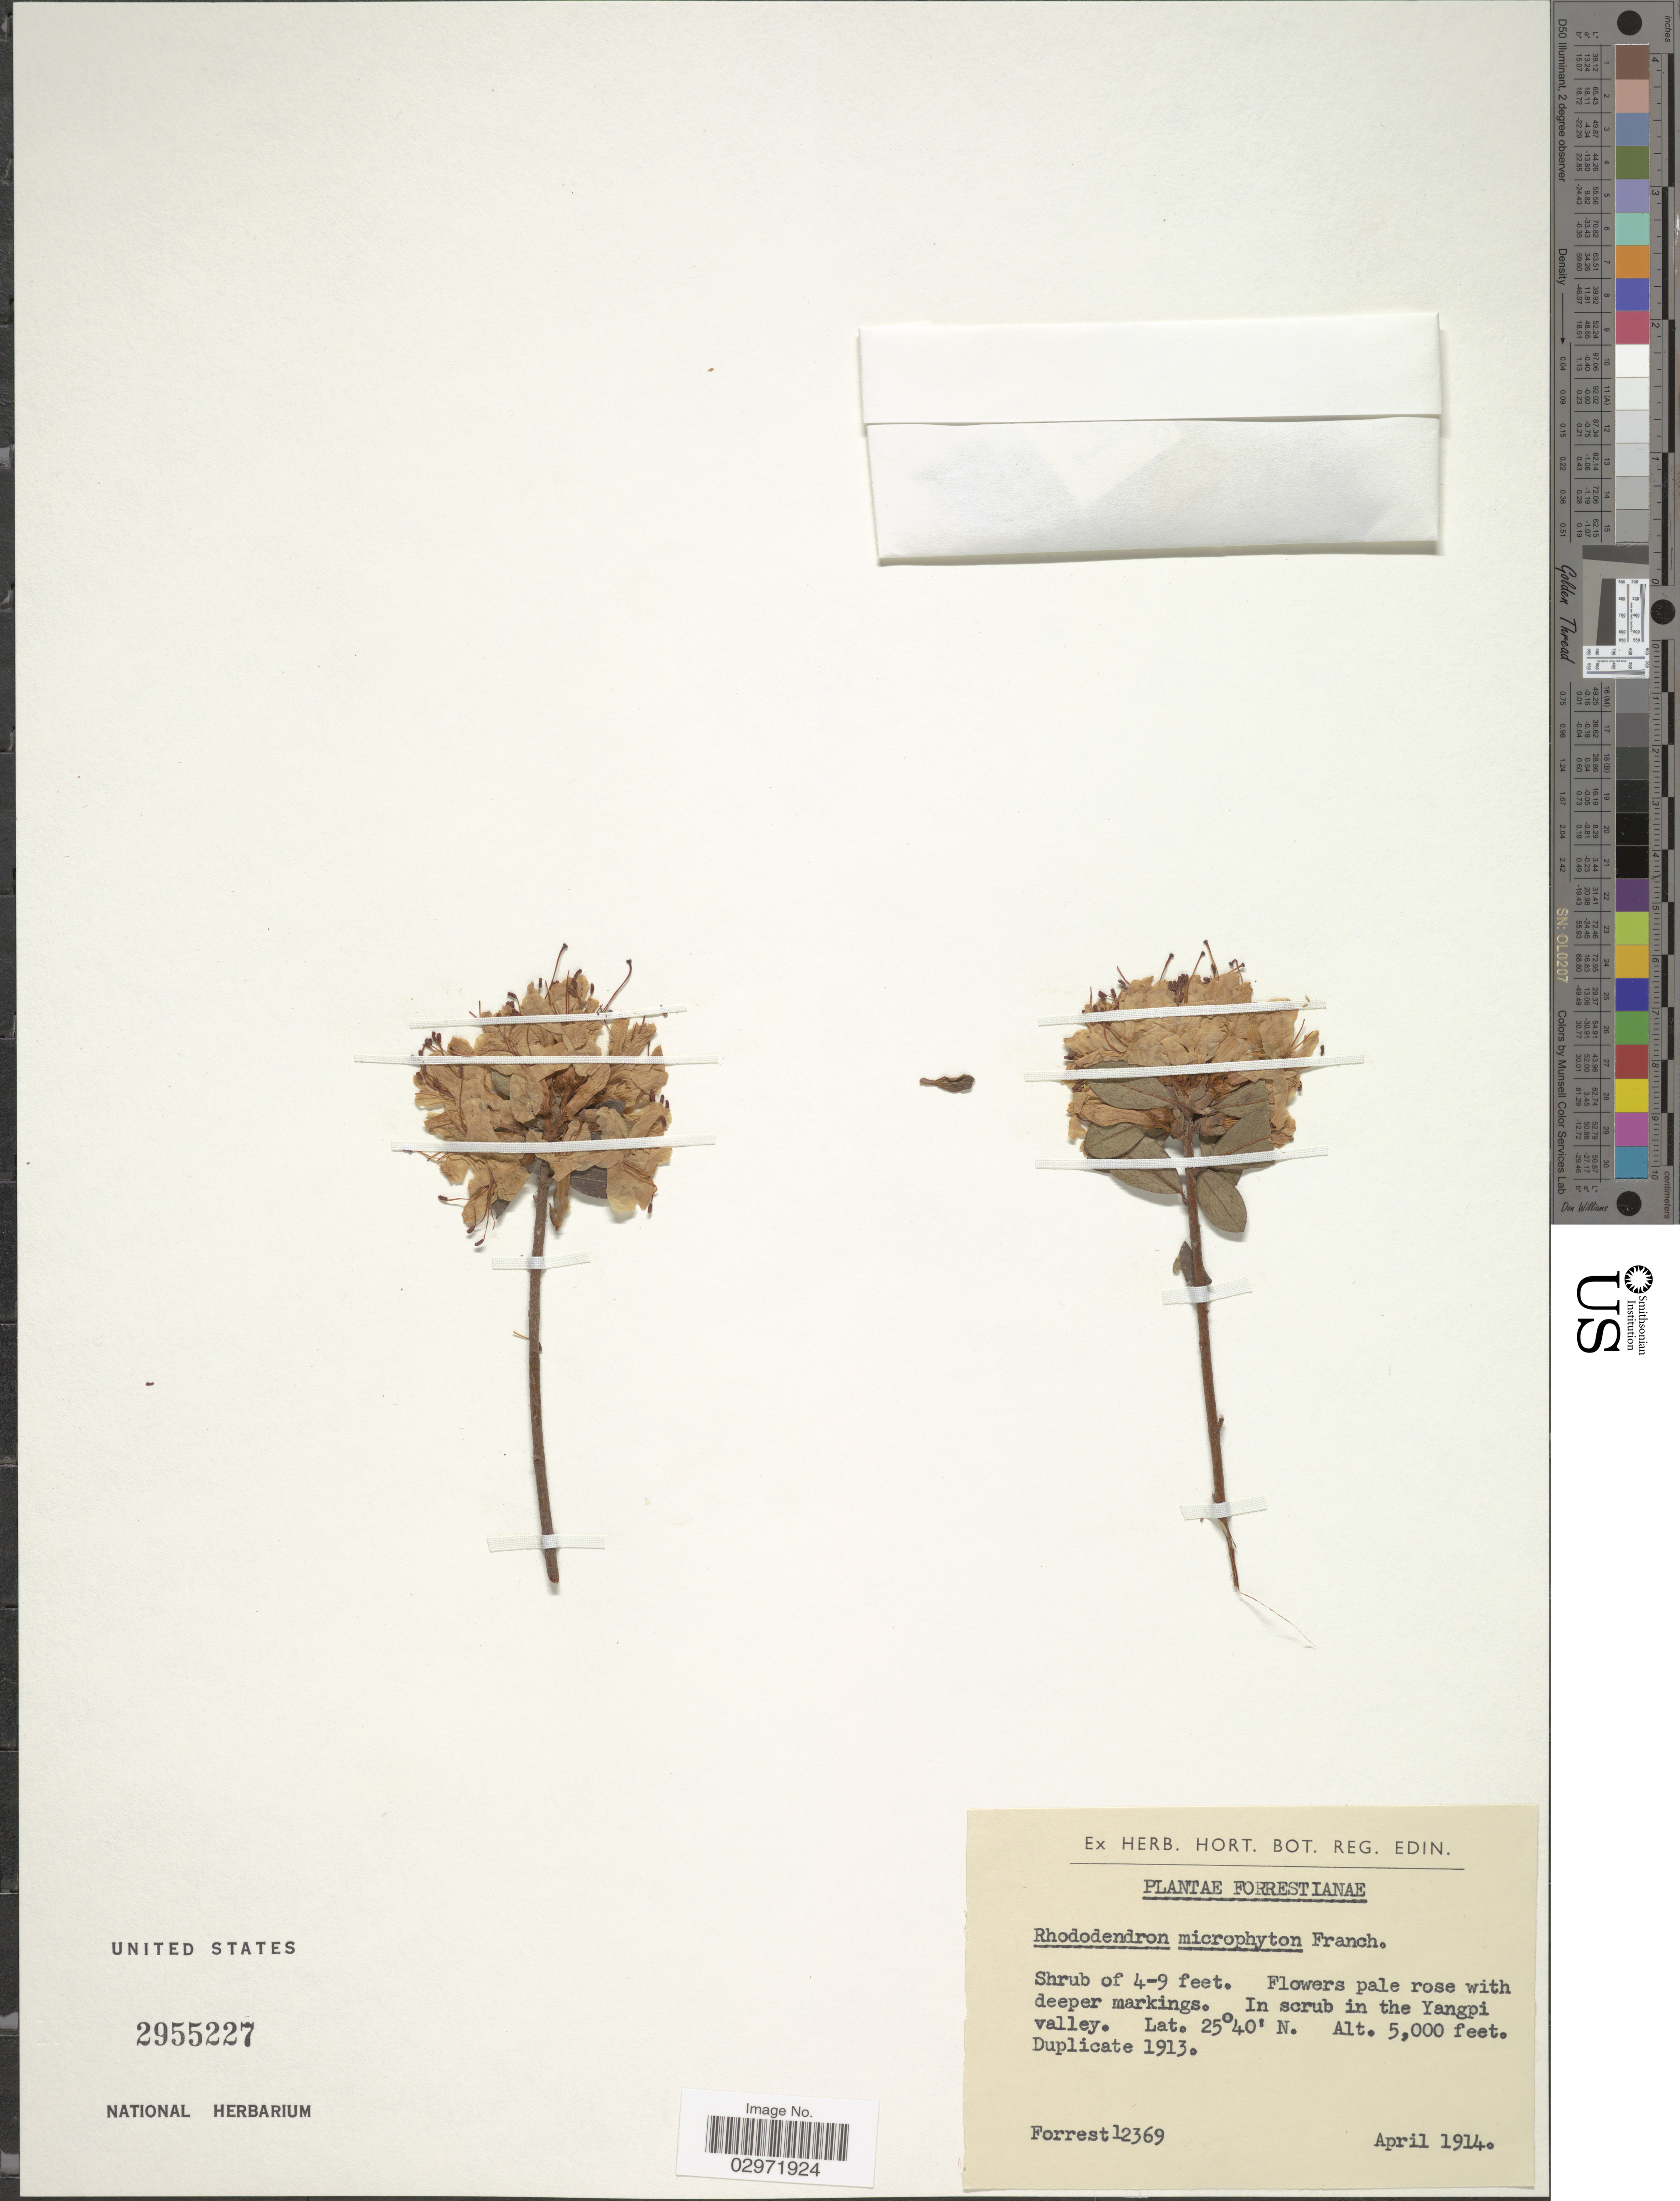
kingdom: Plantae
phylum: Tracheophyta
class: Magnoliopsida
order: Ericales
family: Ericaceae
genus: Rhododendron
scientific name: Rhododendron microphyton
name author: Franch.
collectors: -. Forrest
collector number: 12369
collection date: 1914-04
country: China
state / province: Yunnan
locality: In scrub in the Yangpi valley.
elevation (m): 1524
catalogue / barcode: US 2955227